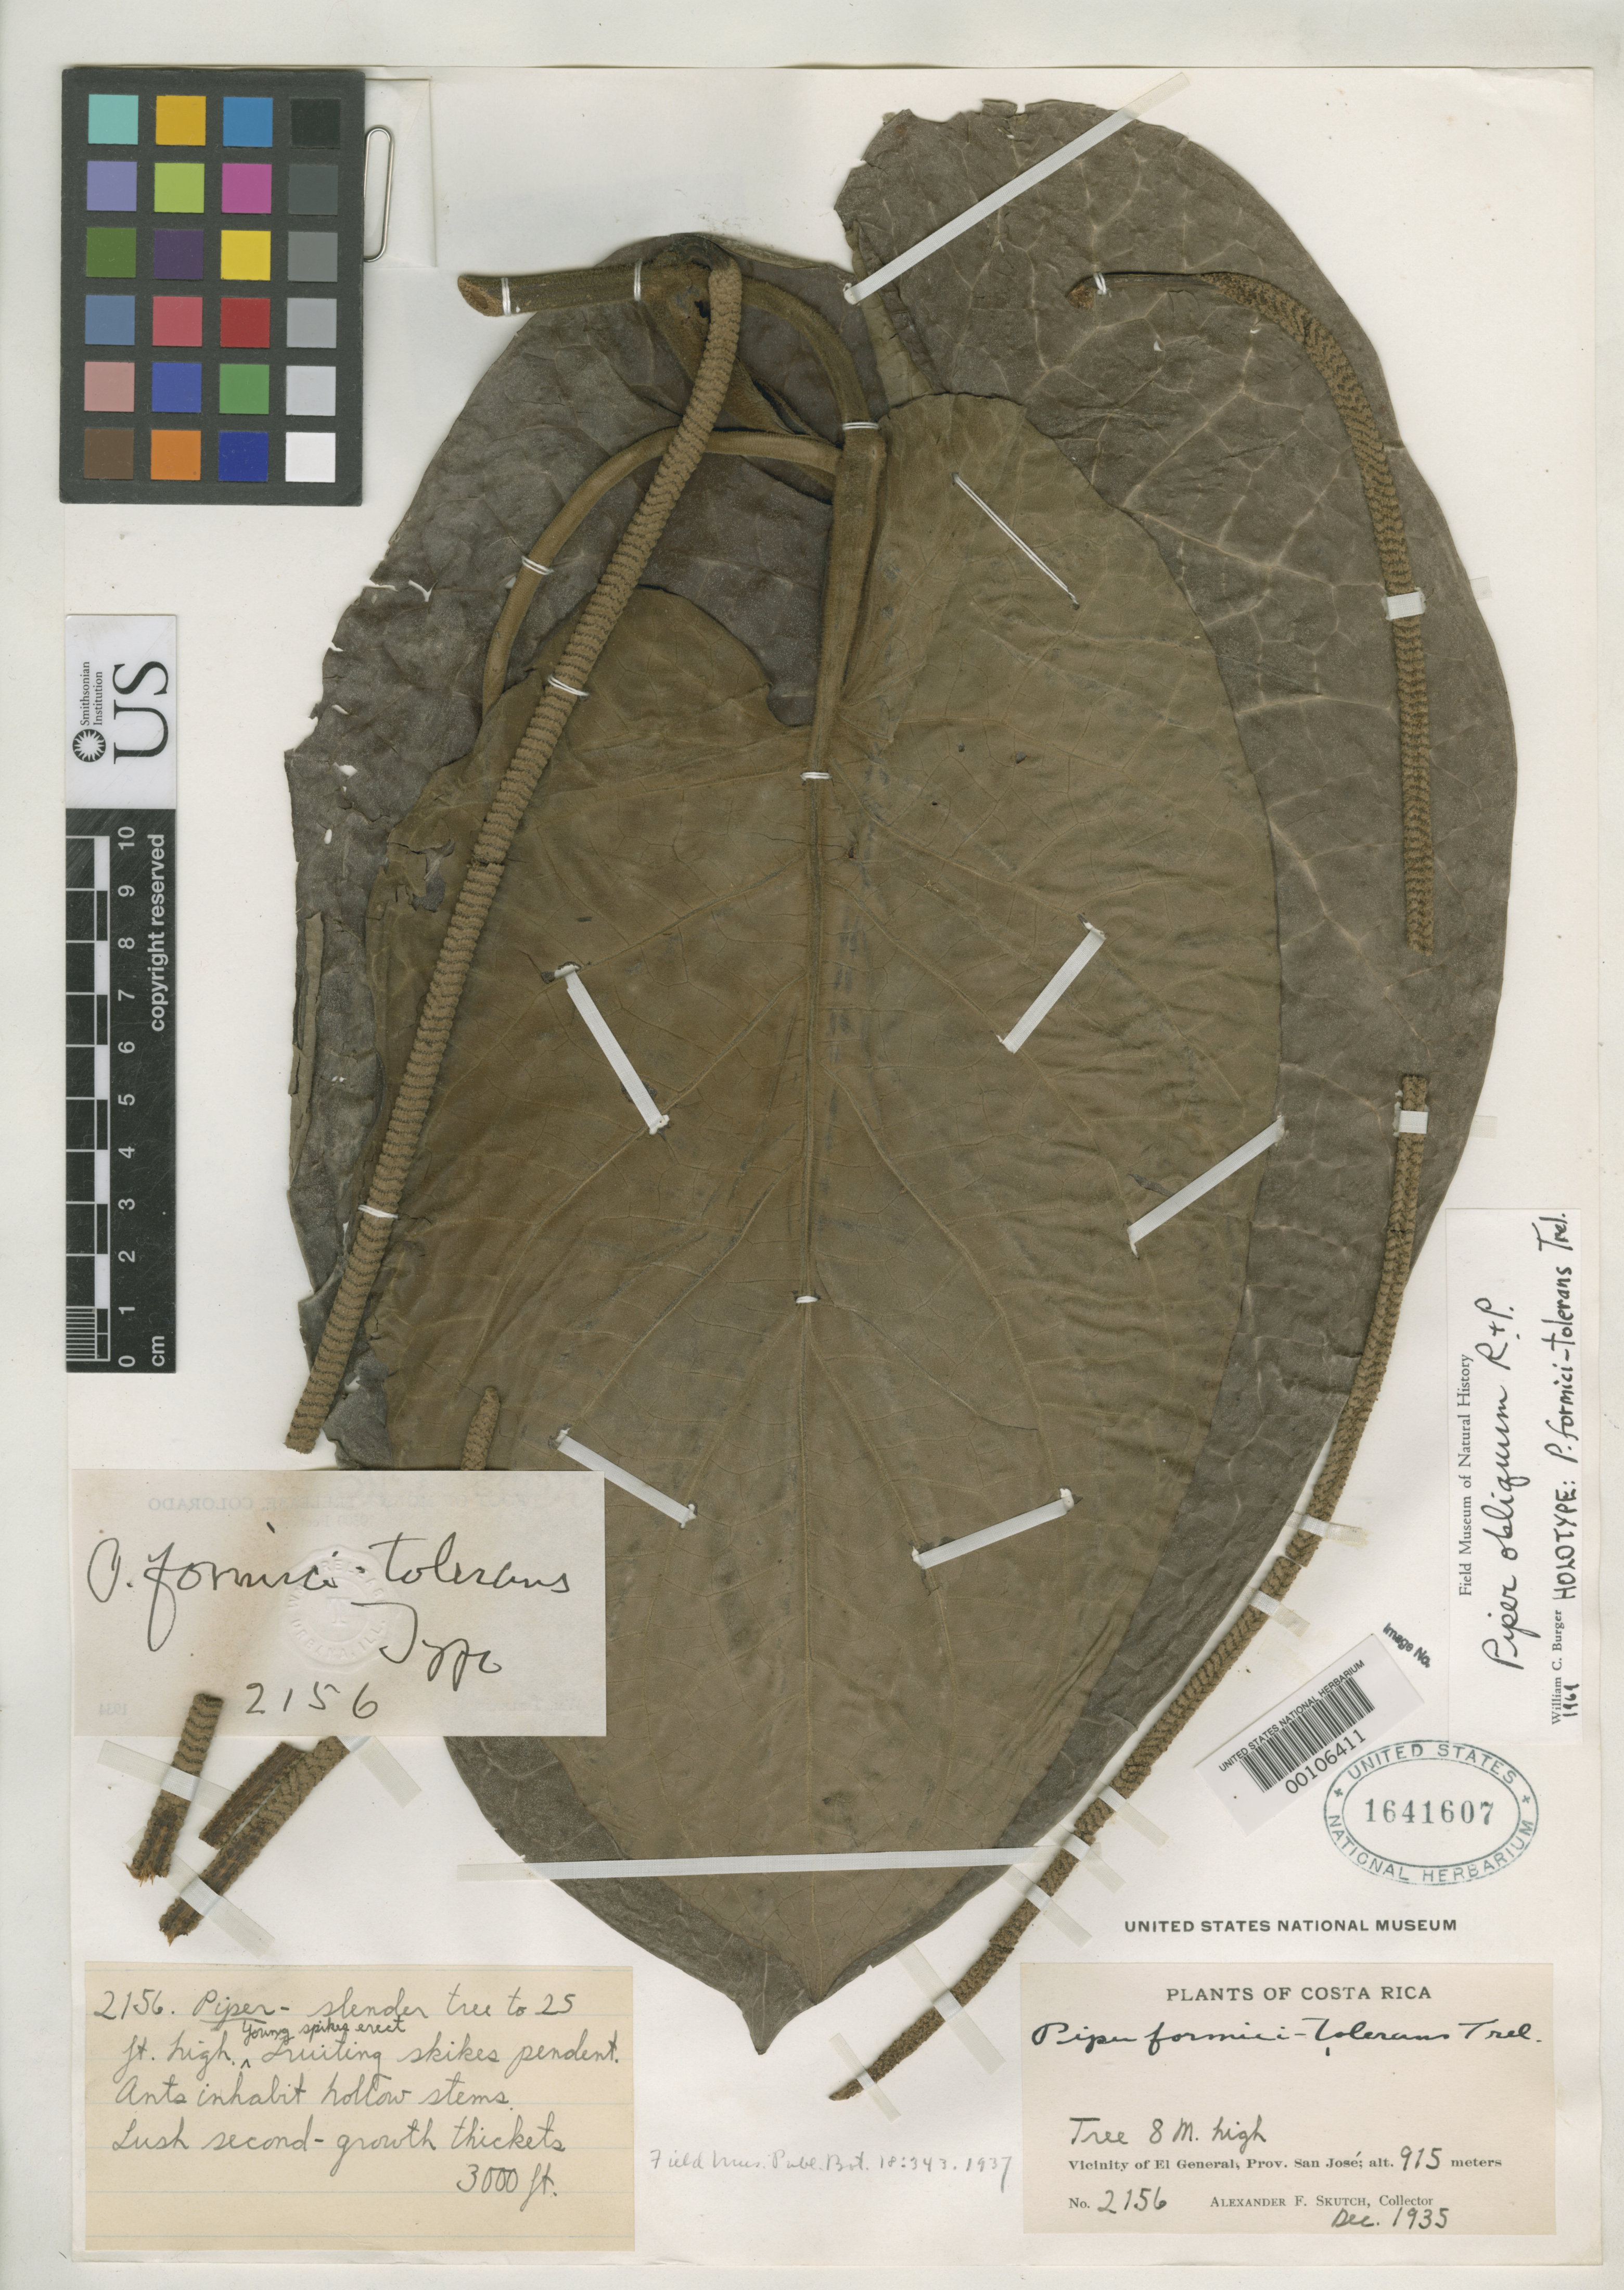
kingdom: Plantae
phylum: Tracheophyta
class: Magnoliopsida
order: Piperales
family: Piperaceae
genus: Piper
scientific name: Piper formici-tolerans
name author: Trel. in Standl.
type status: Holotype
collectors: A. F. Skutch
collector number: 2156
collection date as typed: Dec 1935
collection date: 1935-12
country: Costa Rica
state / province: San José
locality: Vicinity of El General.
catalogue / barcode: US 1641607